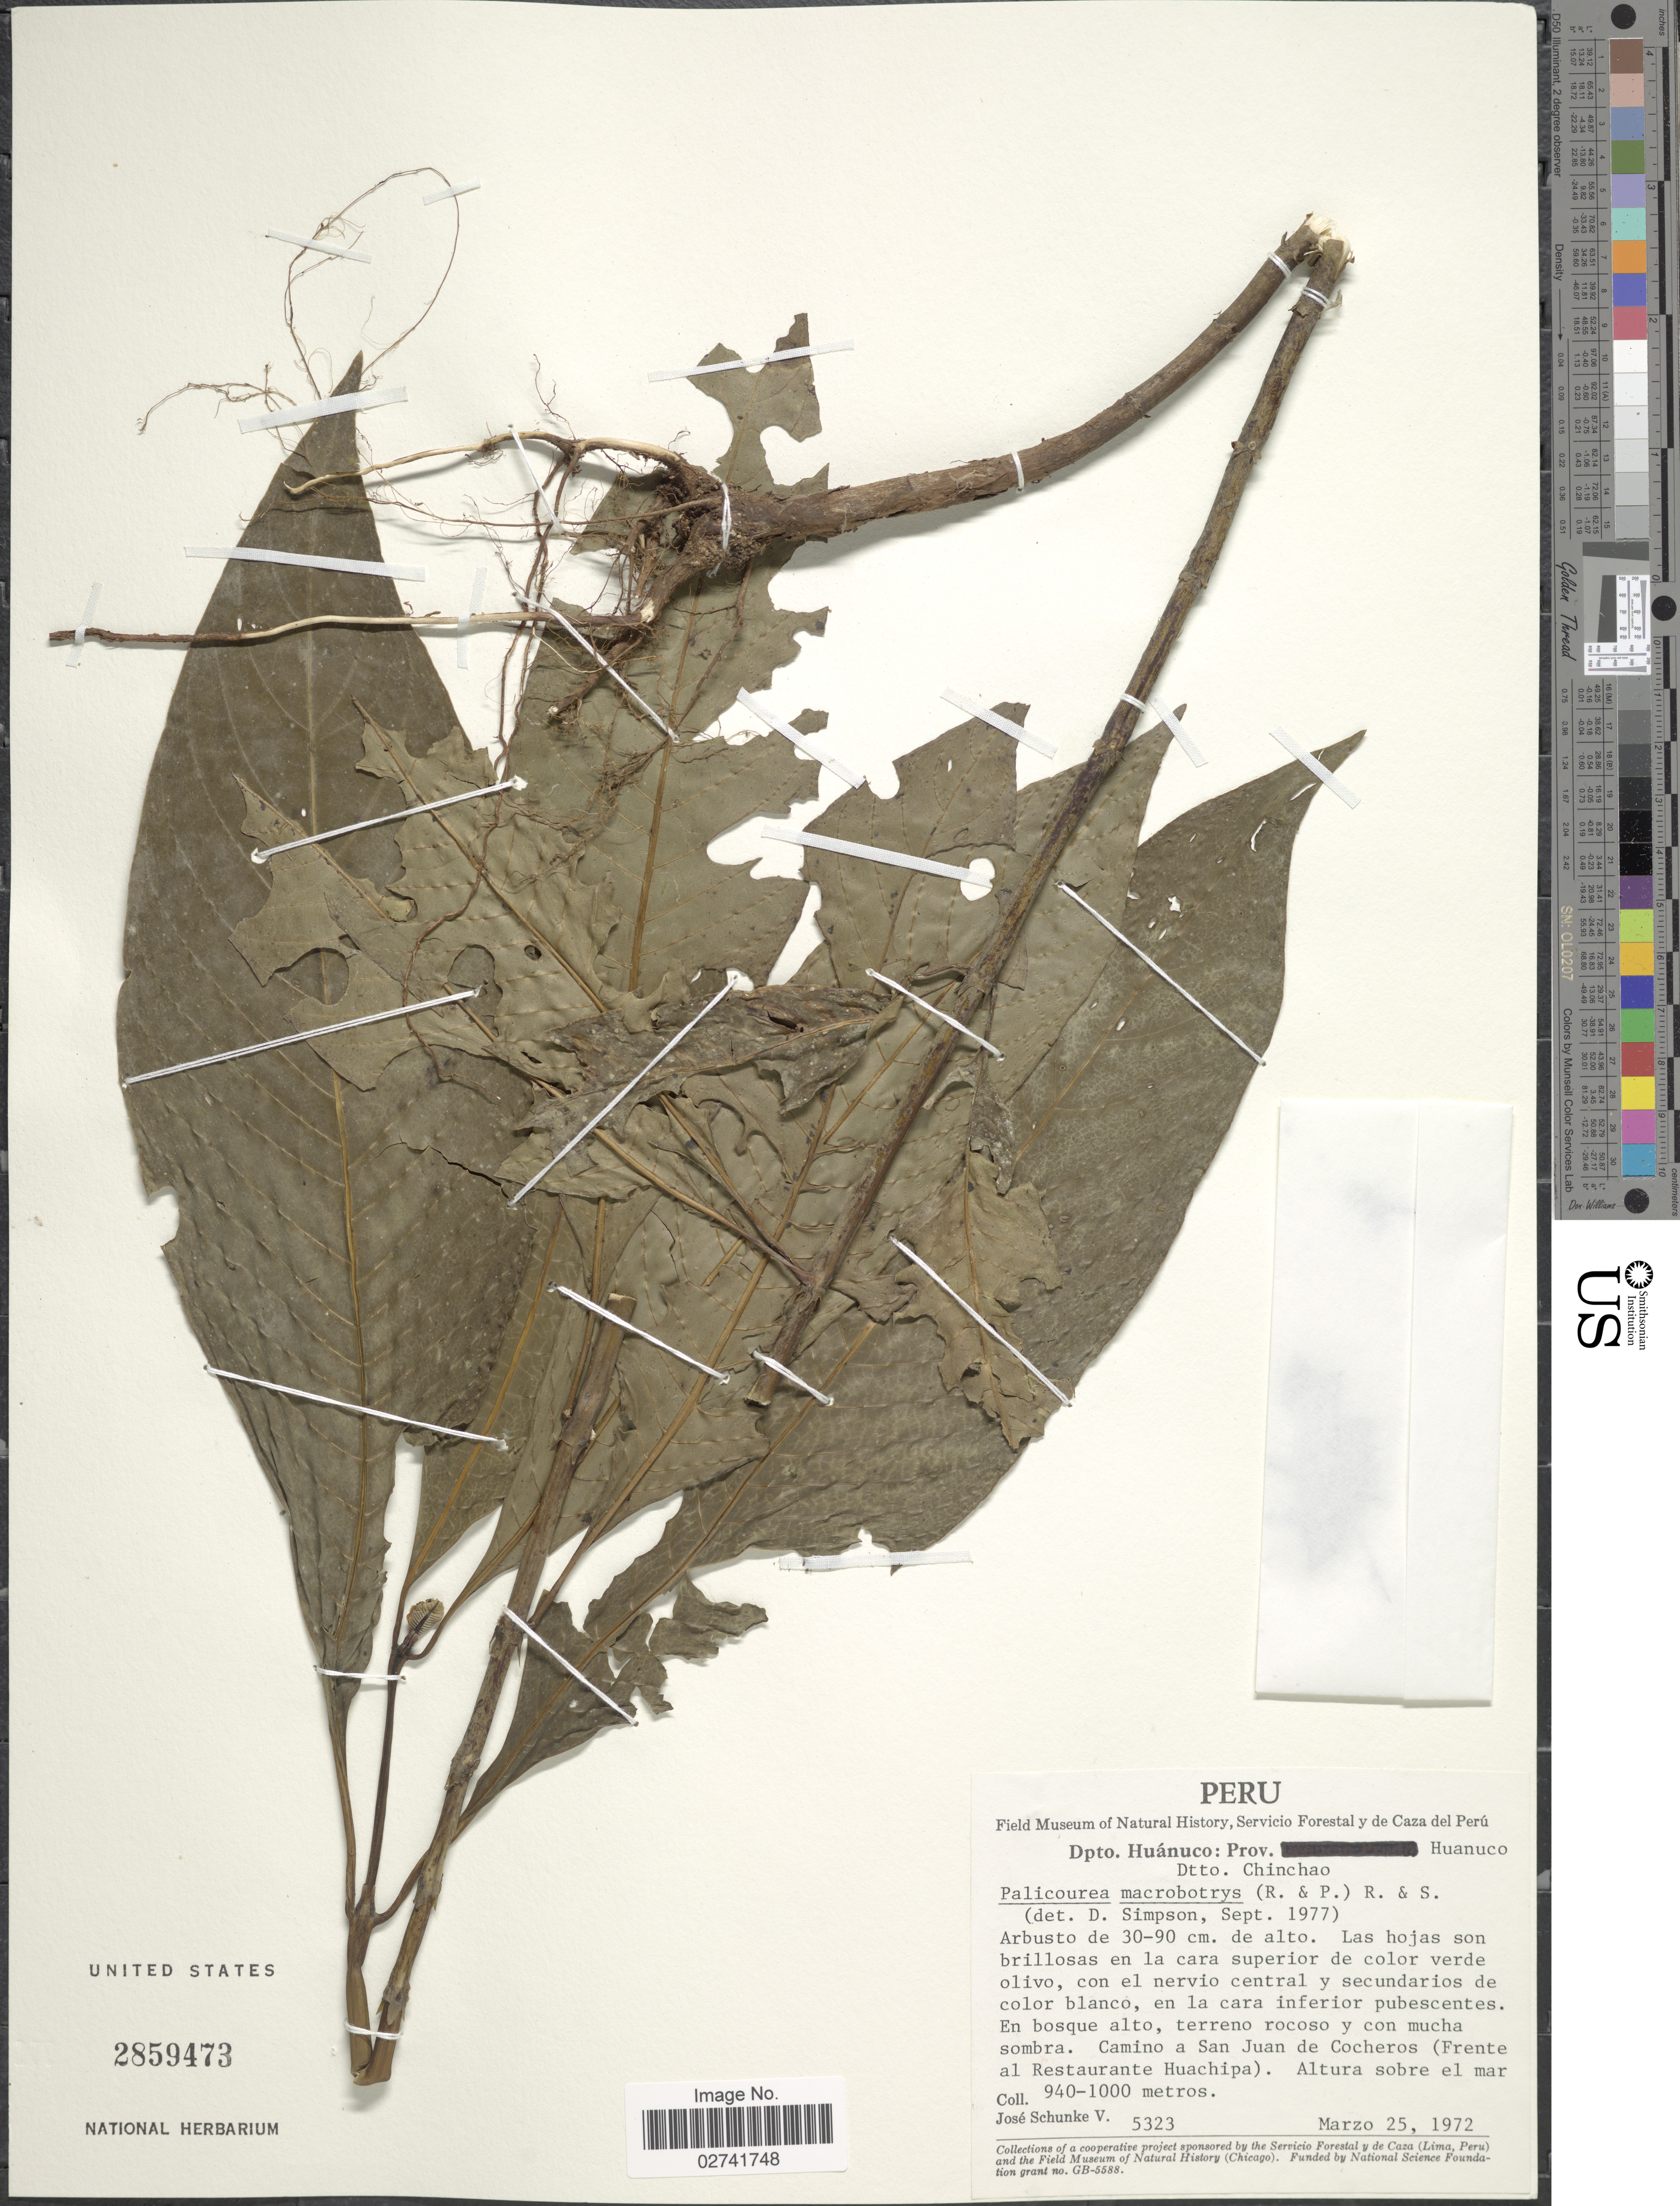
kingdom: Plantae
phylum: Tracheophyta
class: Magnoliopsida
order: Gentianales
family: Rubiaceae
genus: Palicourea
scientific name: Palicourea macrobotrys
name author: (Ruiz & Pav.) Schult.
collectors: J. Schunke Vigo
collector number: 5323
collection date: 1972-03-25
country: Peru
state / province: Huánuco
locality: Dpto. Huánuco. Dtto. Chinchao. Camino a San Juan de Cocheros (Frente al Restaurante Huachipa).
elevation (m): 940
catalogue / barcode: US 2859473